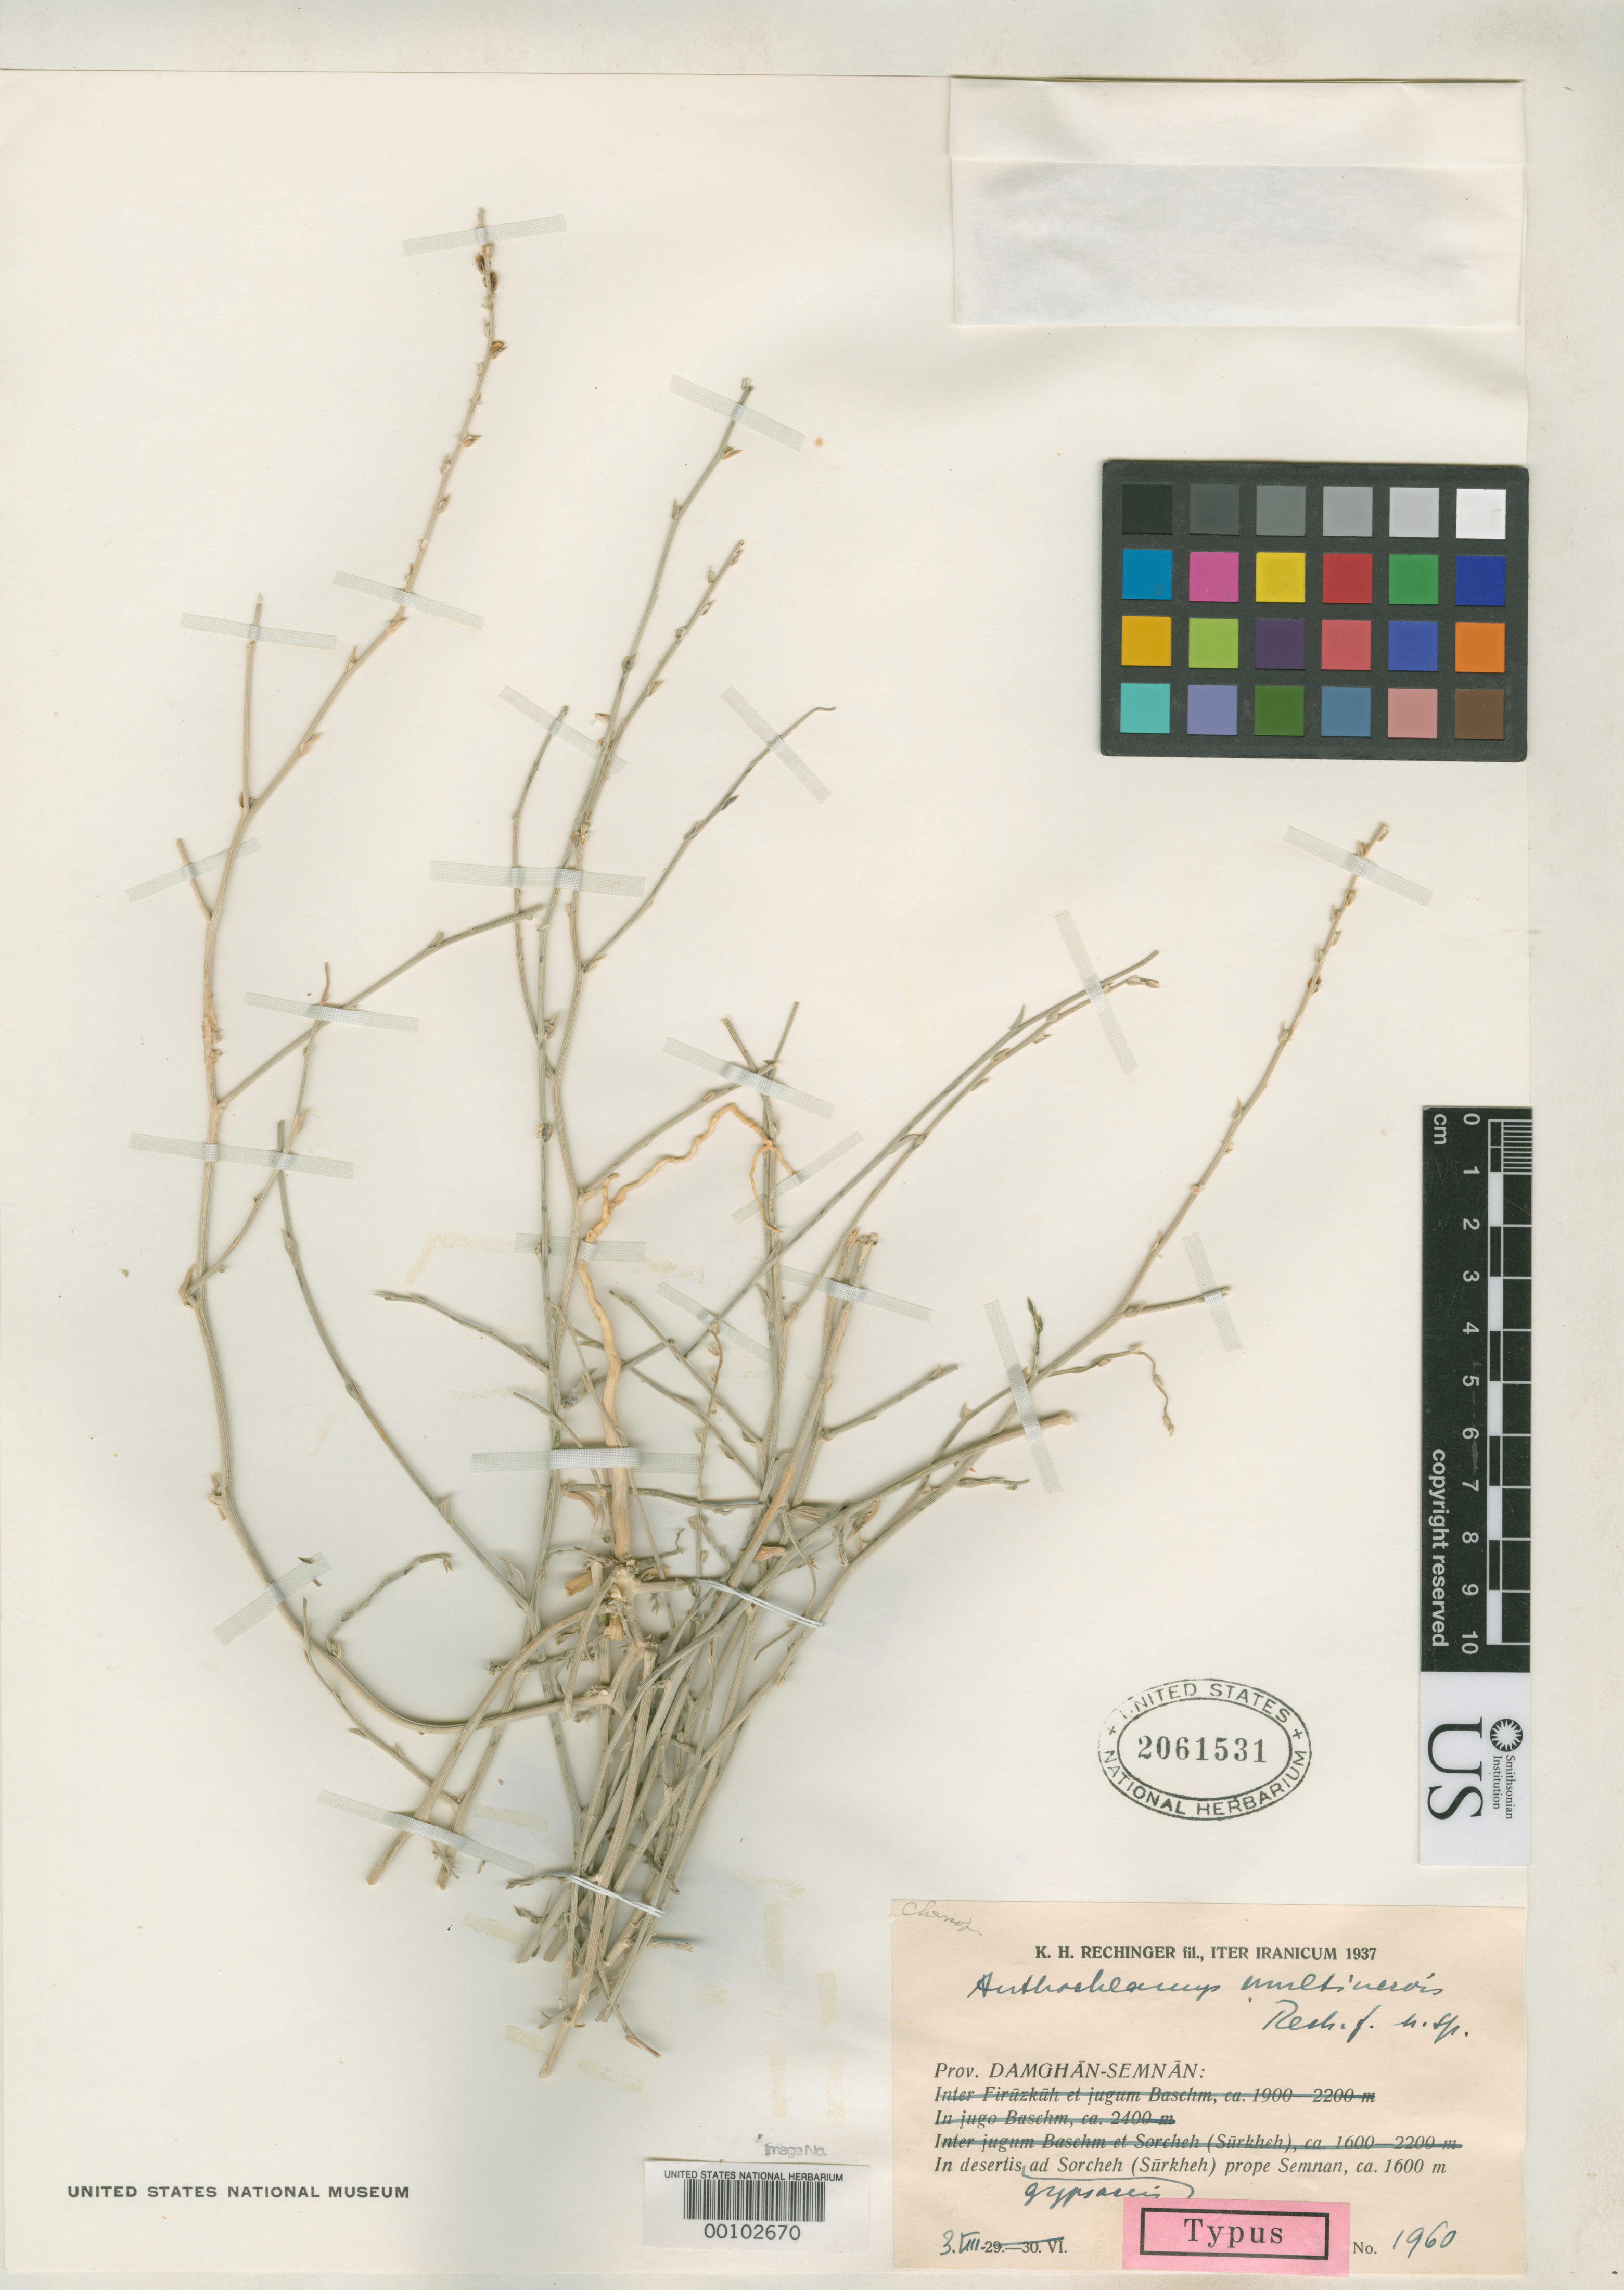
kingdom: Plantae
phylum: Tracheophyta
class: Magnoliopsida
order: Caryophyllales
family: Amaranthaceae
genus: Anthochlamys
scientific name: Anthochlamys multinervis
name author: Rech. f.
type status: Isotype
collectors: K. H. Rechinger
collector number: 1960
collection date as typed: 03 Aug 1937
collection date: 1937-08-03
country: Iran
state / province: Semnan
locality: Damghan-Semnan.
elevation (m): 1400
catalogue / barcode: US 2061531